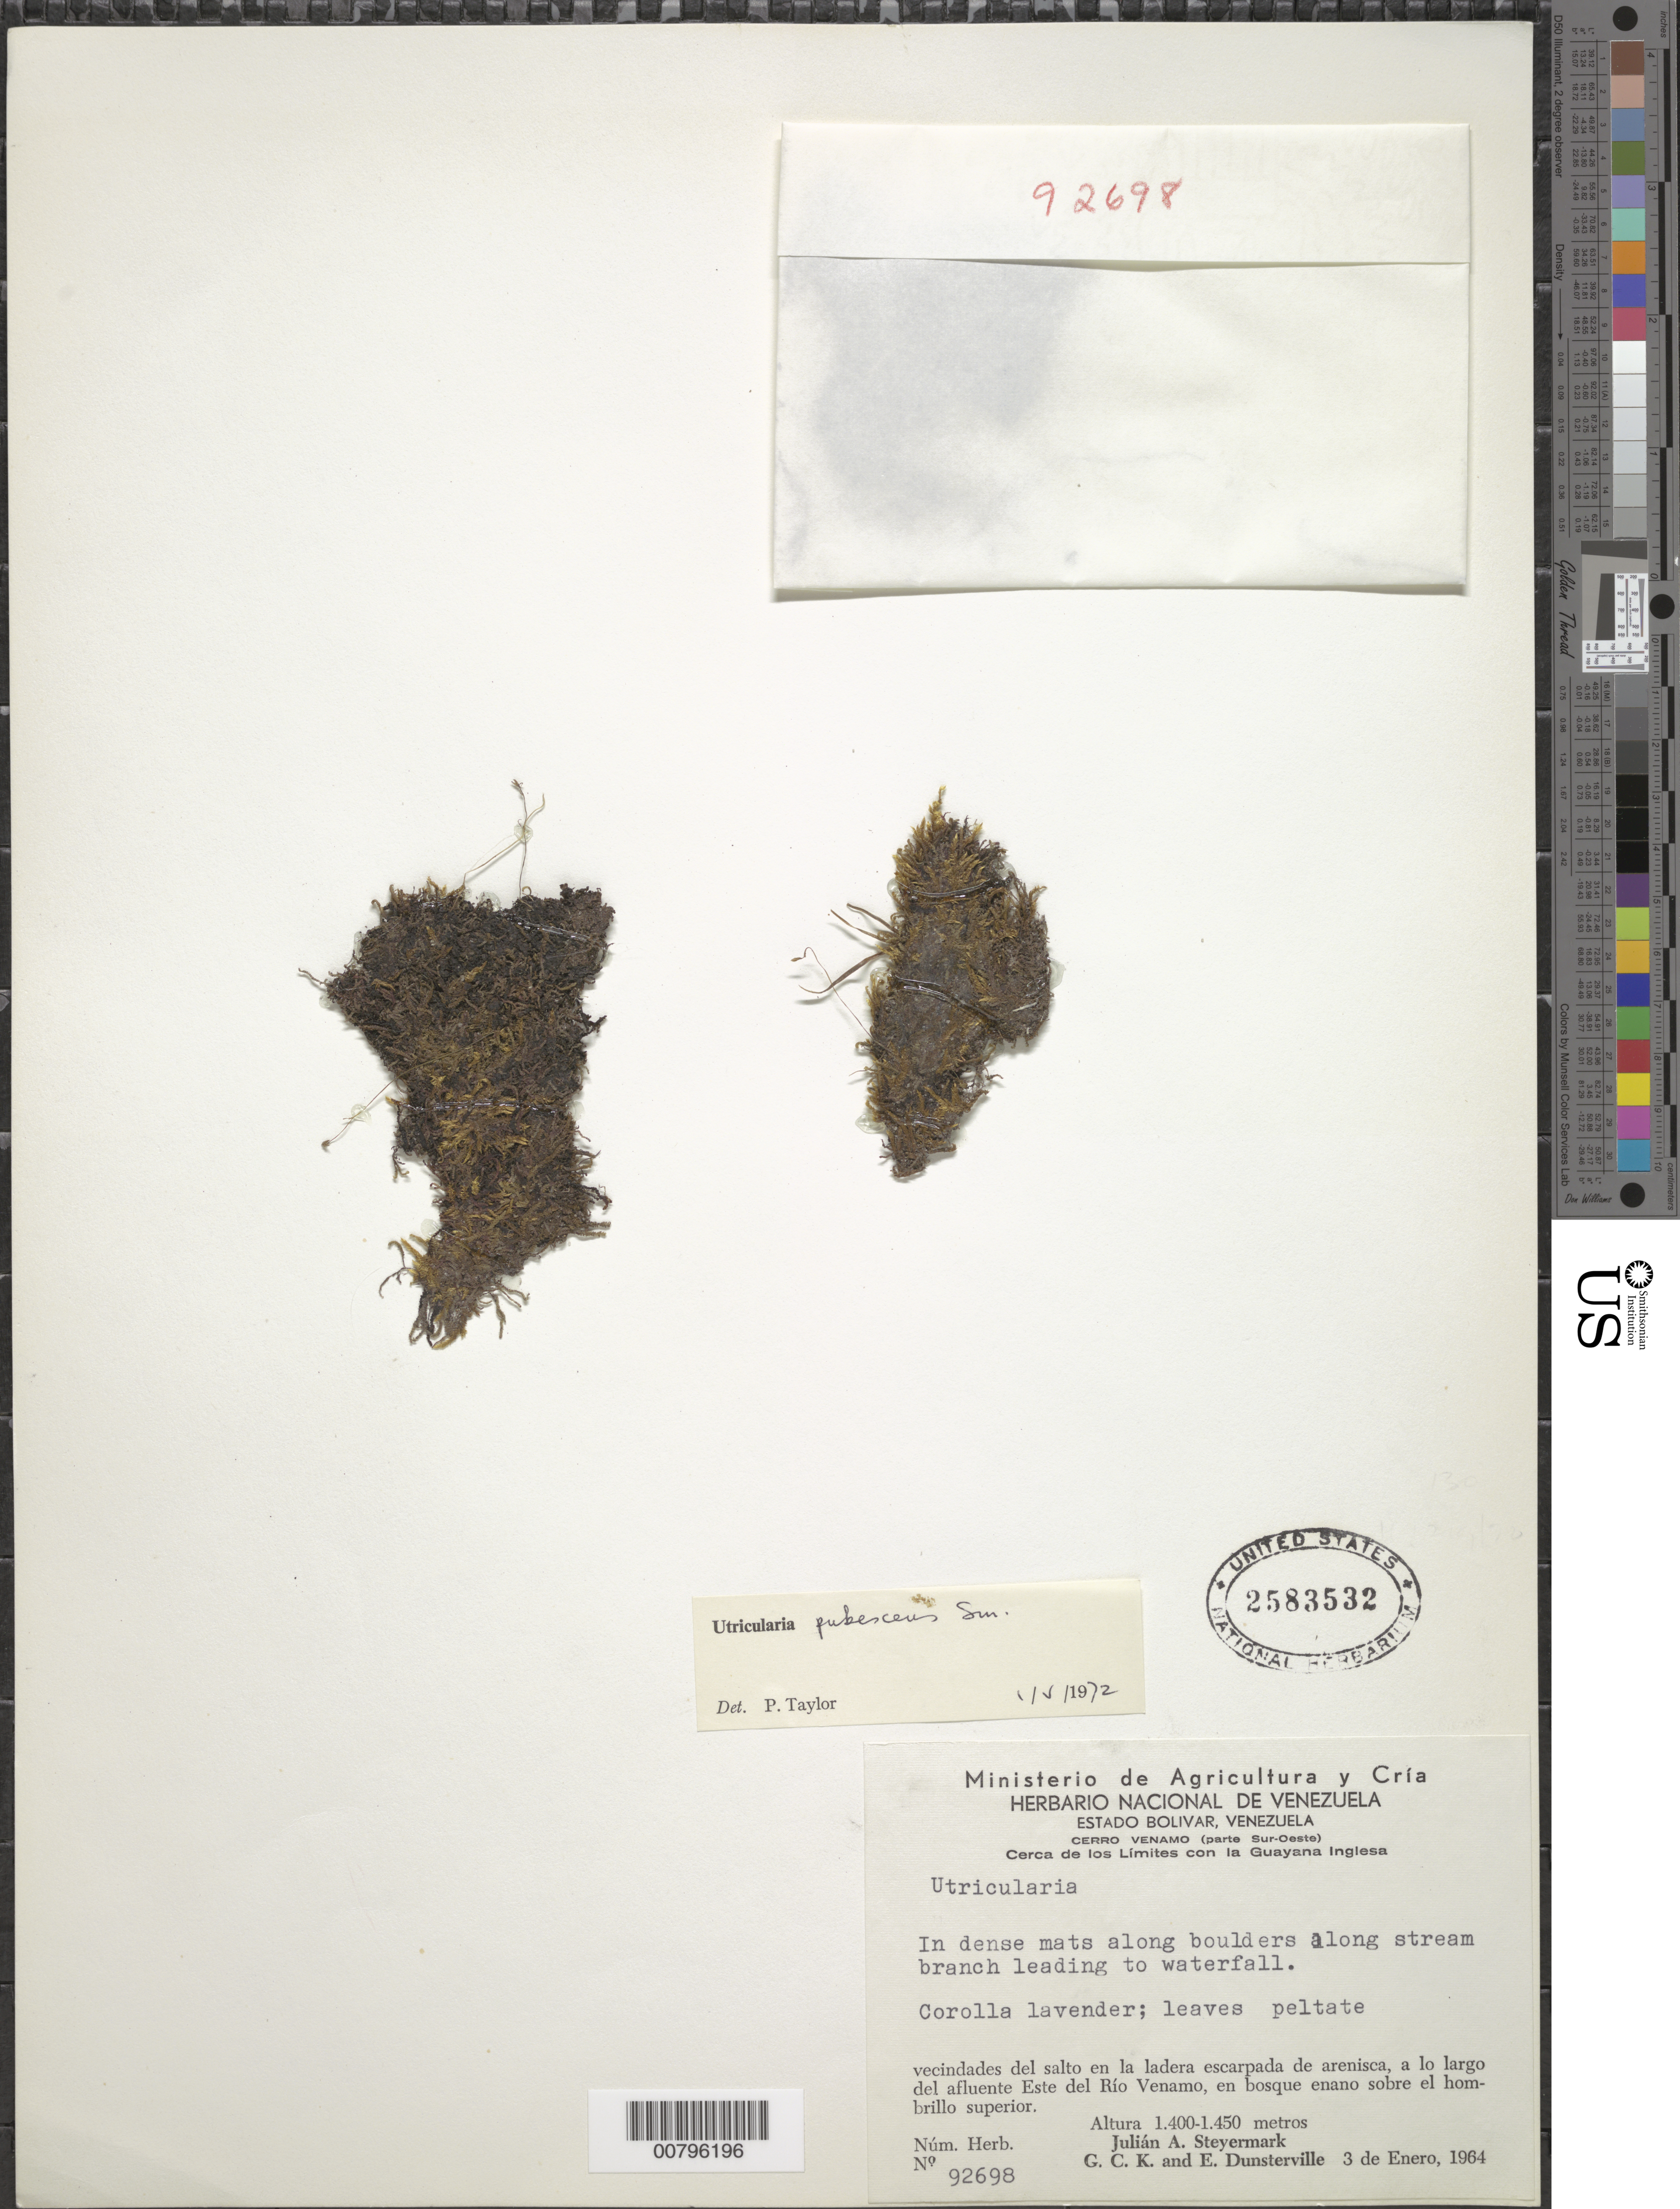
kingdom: Plantae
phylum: Tracheophyta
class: Magnoliopsida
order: Lamiales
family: Lentibulariaceae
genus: Utricularia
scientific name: Utricularia pubescens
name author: Sm.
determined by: Taylor, P.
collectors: J. Steyermark, G. C. K. Dunsterville & E. Dunsterville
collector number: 92698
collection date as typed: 3-Jan-64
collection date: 1964-01-03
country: Venezuela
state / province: Bolívar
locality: Cerro Venamo, a lo largo del afluente Este del Río Venamo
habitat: Bosque enano a lo largo del rio, sobre el hombrillo superior. Along boulders along stream branch leading to waterfall.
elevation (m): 1400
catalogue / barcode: US 2583532